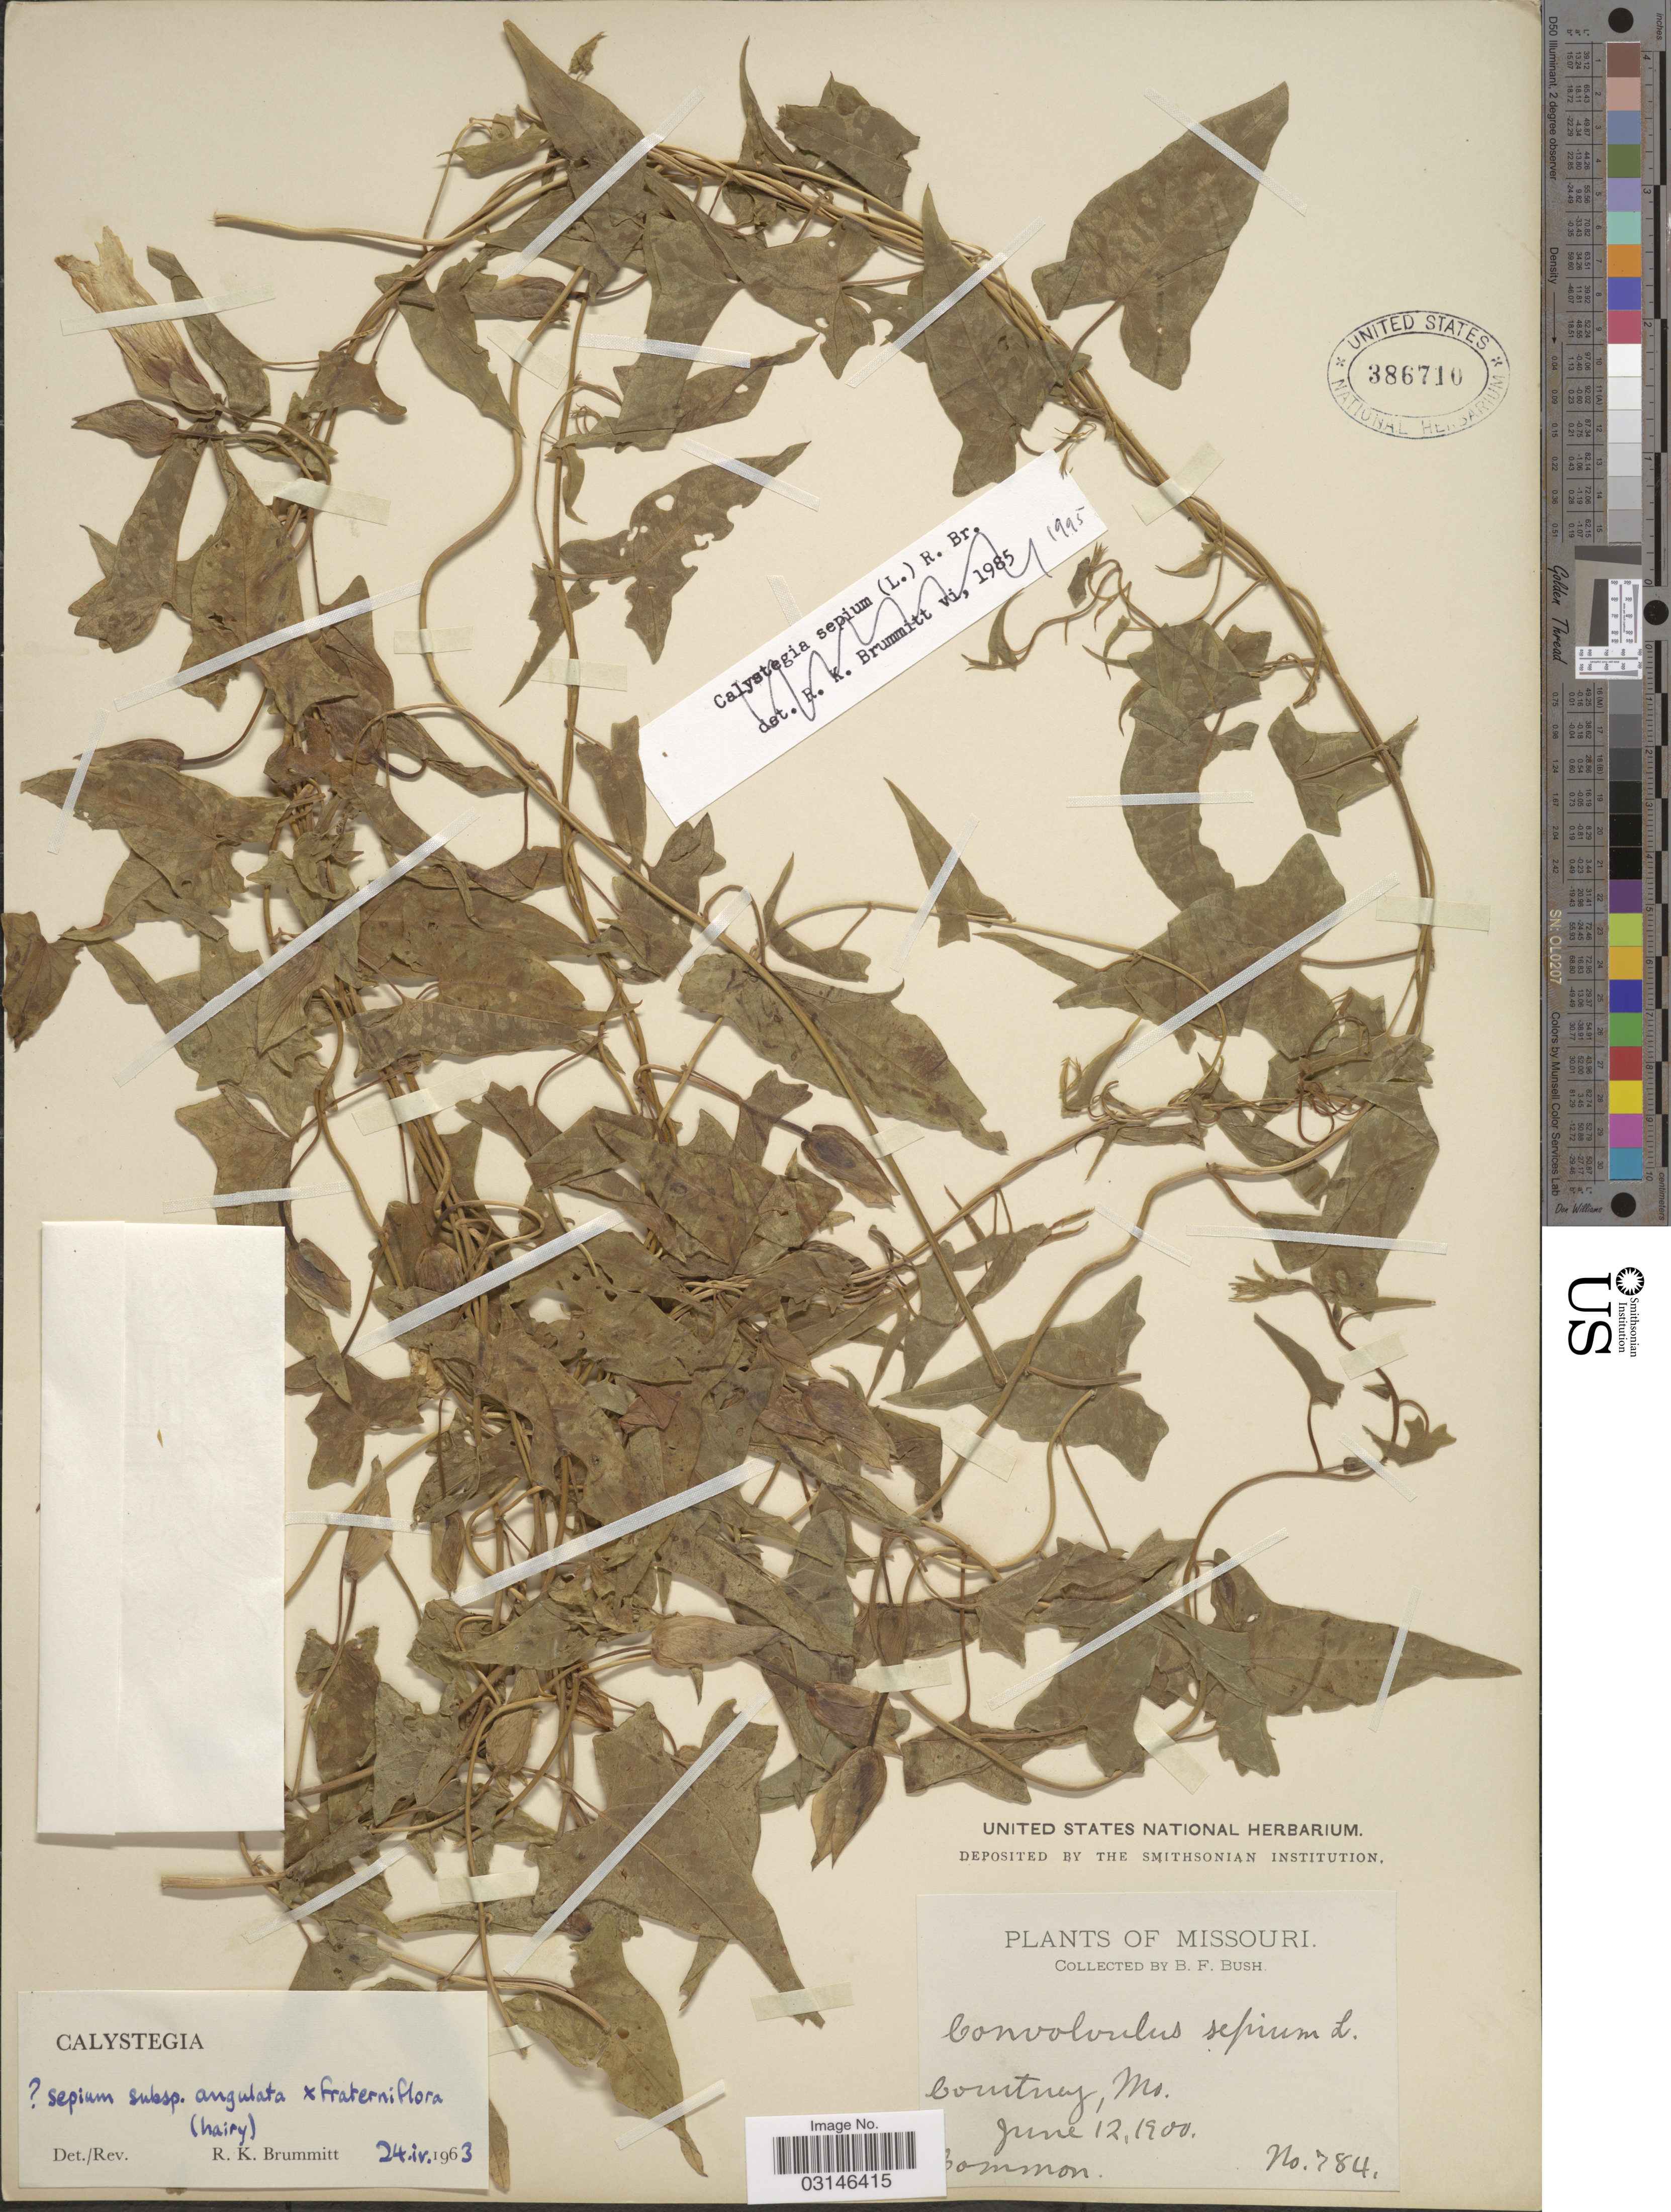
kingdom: Plantae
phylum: Tracheophyta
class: Magnoliopsida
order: Solanales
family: Convolvulaceae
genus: Calystegia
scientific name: Calystegia sepium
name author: (L.) R. Br.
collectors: B. F. Bush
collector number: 784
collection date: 1900-06-12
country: United States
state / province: Missouri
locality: Courtney, Mo.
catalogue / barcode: US 386710